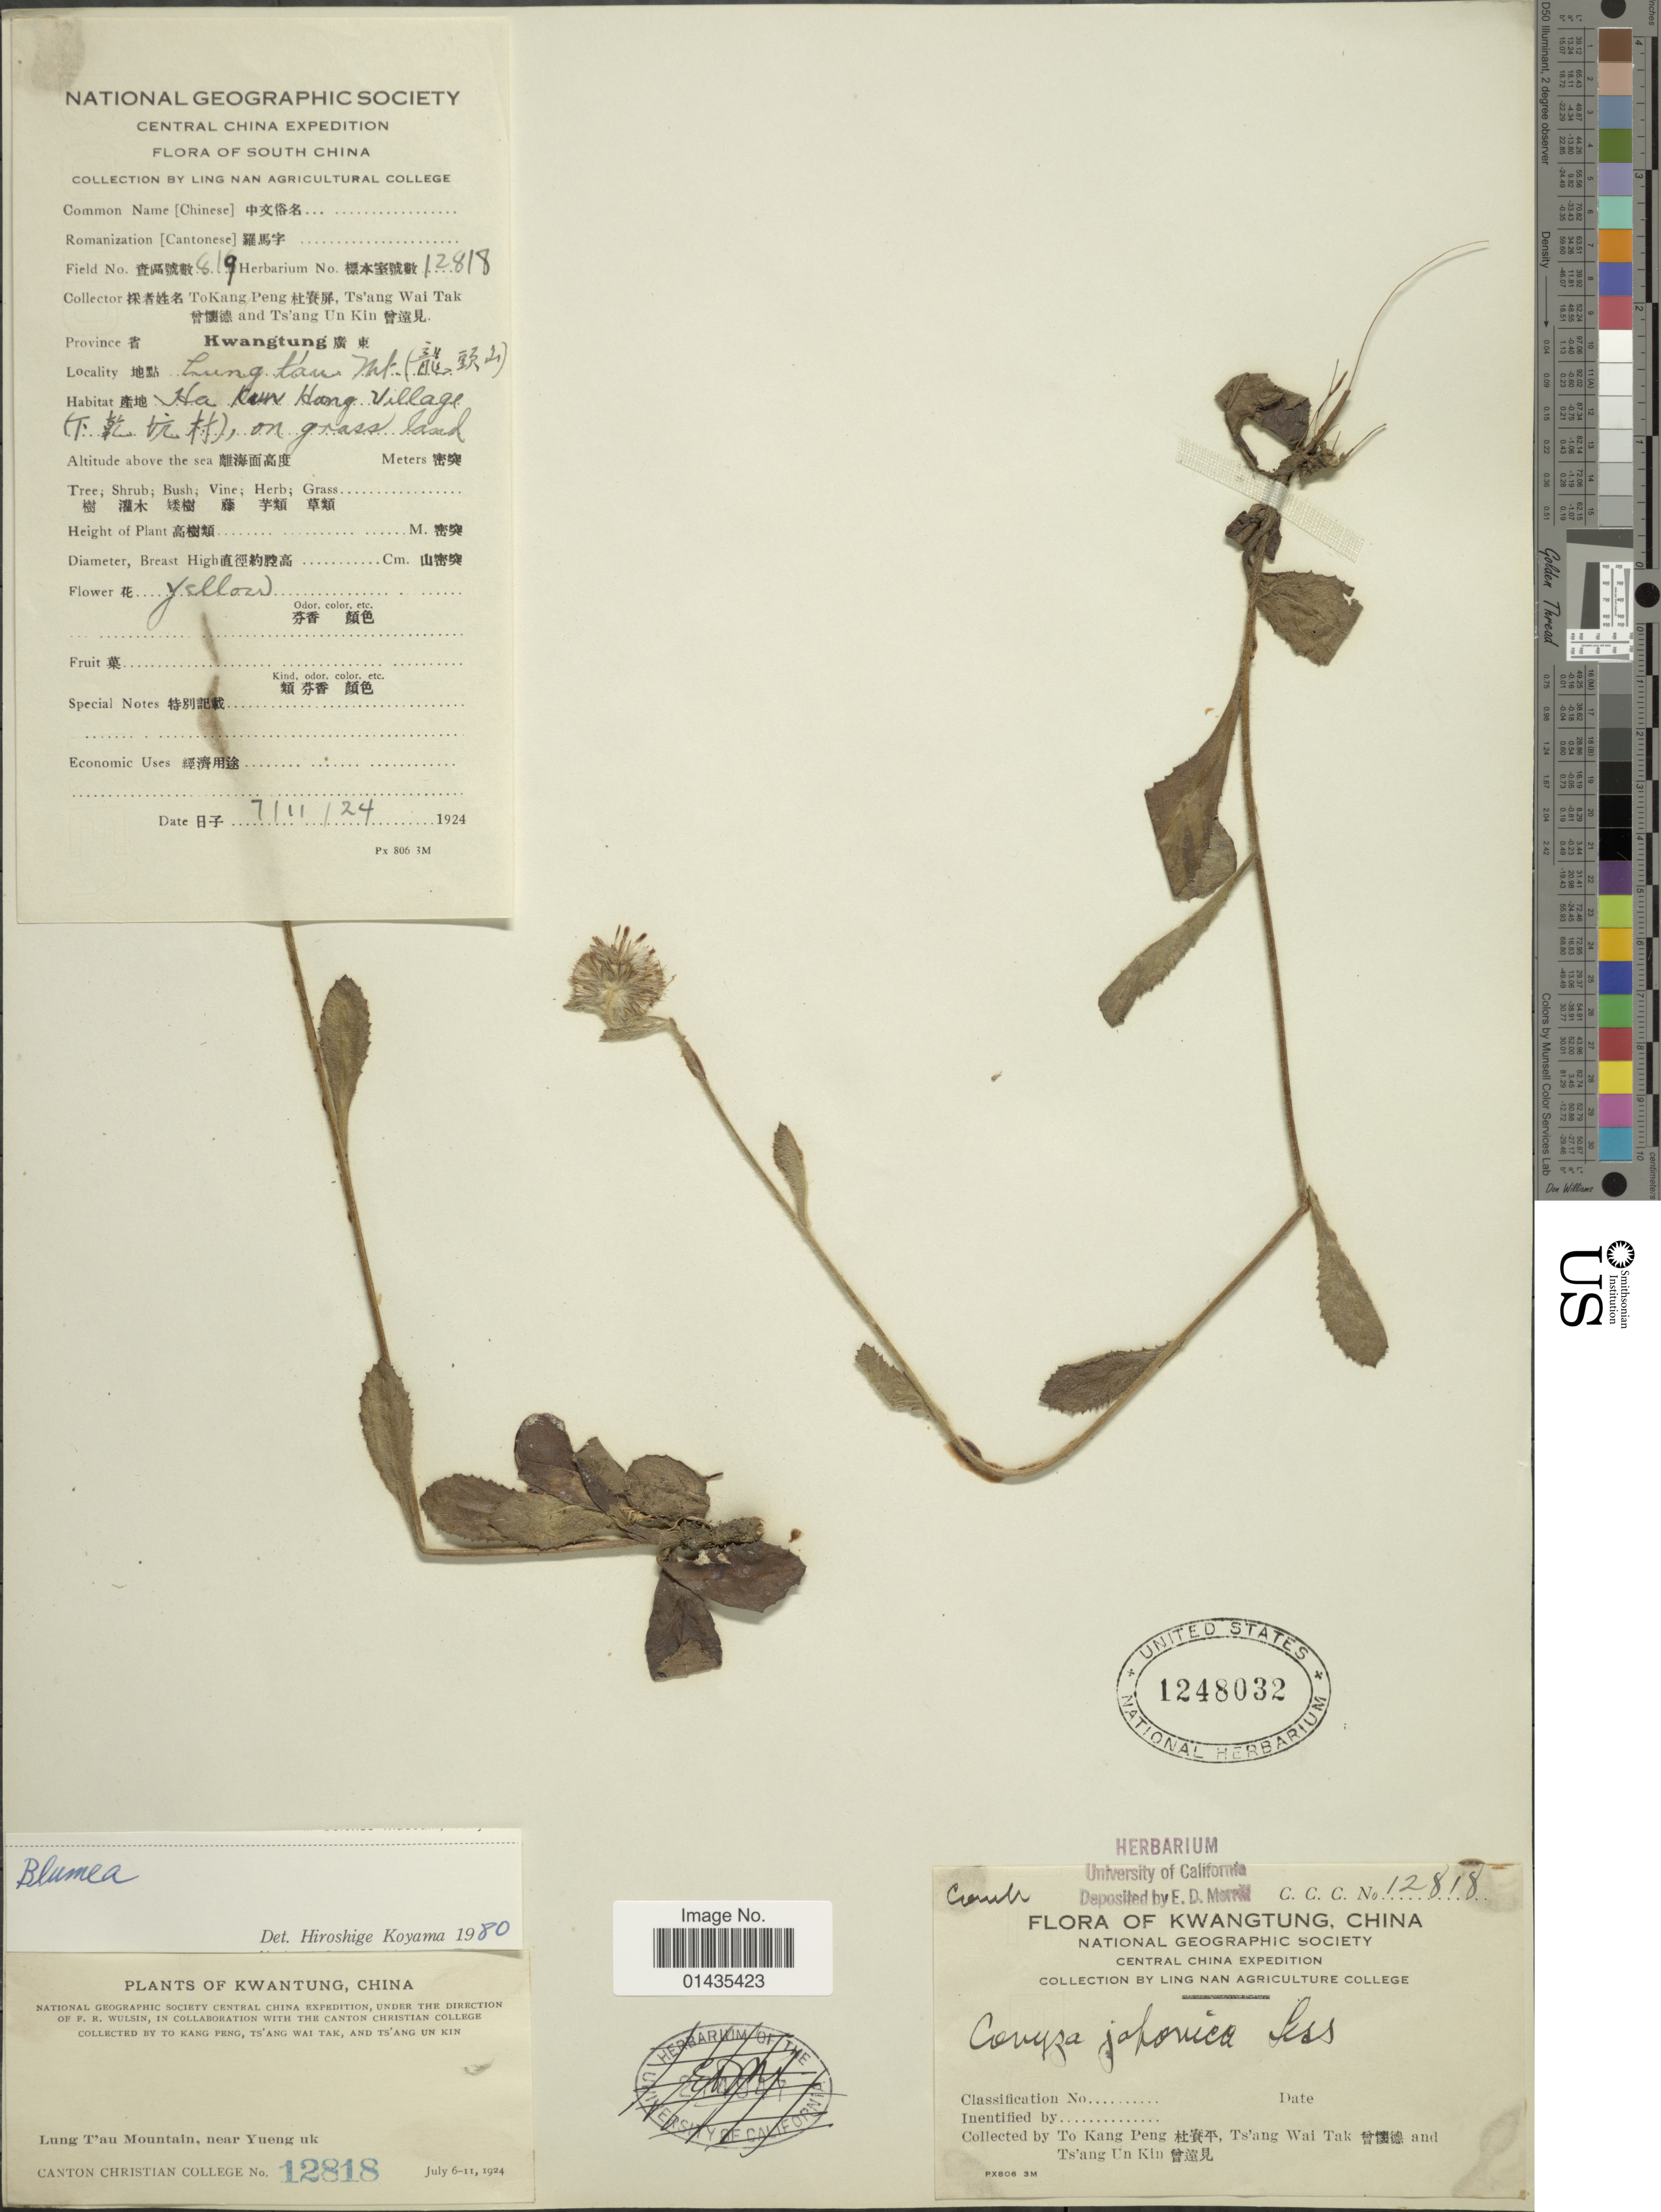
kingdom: Plantae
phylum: Tracheophyta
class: Magnoliopsida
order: Asterales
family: Asteraceae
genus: Blumea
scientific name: Blumea sp.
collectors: T. K. Peng, W. T. Tsang & U. K. Tsang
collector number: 819/*12818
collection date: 1924-07-11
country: China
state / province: Guangdong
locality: Province Kwangtung, Lung T'au Mountain, near Yueng uk, Ha Kaun Hong Village [interpreted]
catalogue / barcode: US 1248032